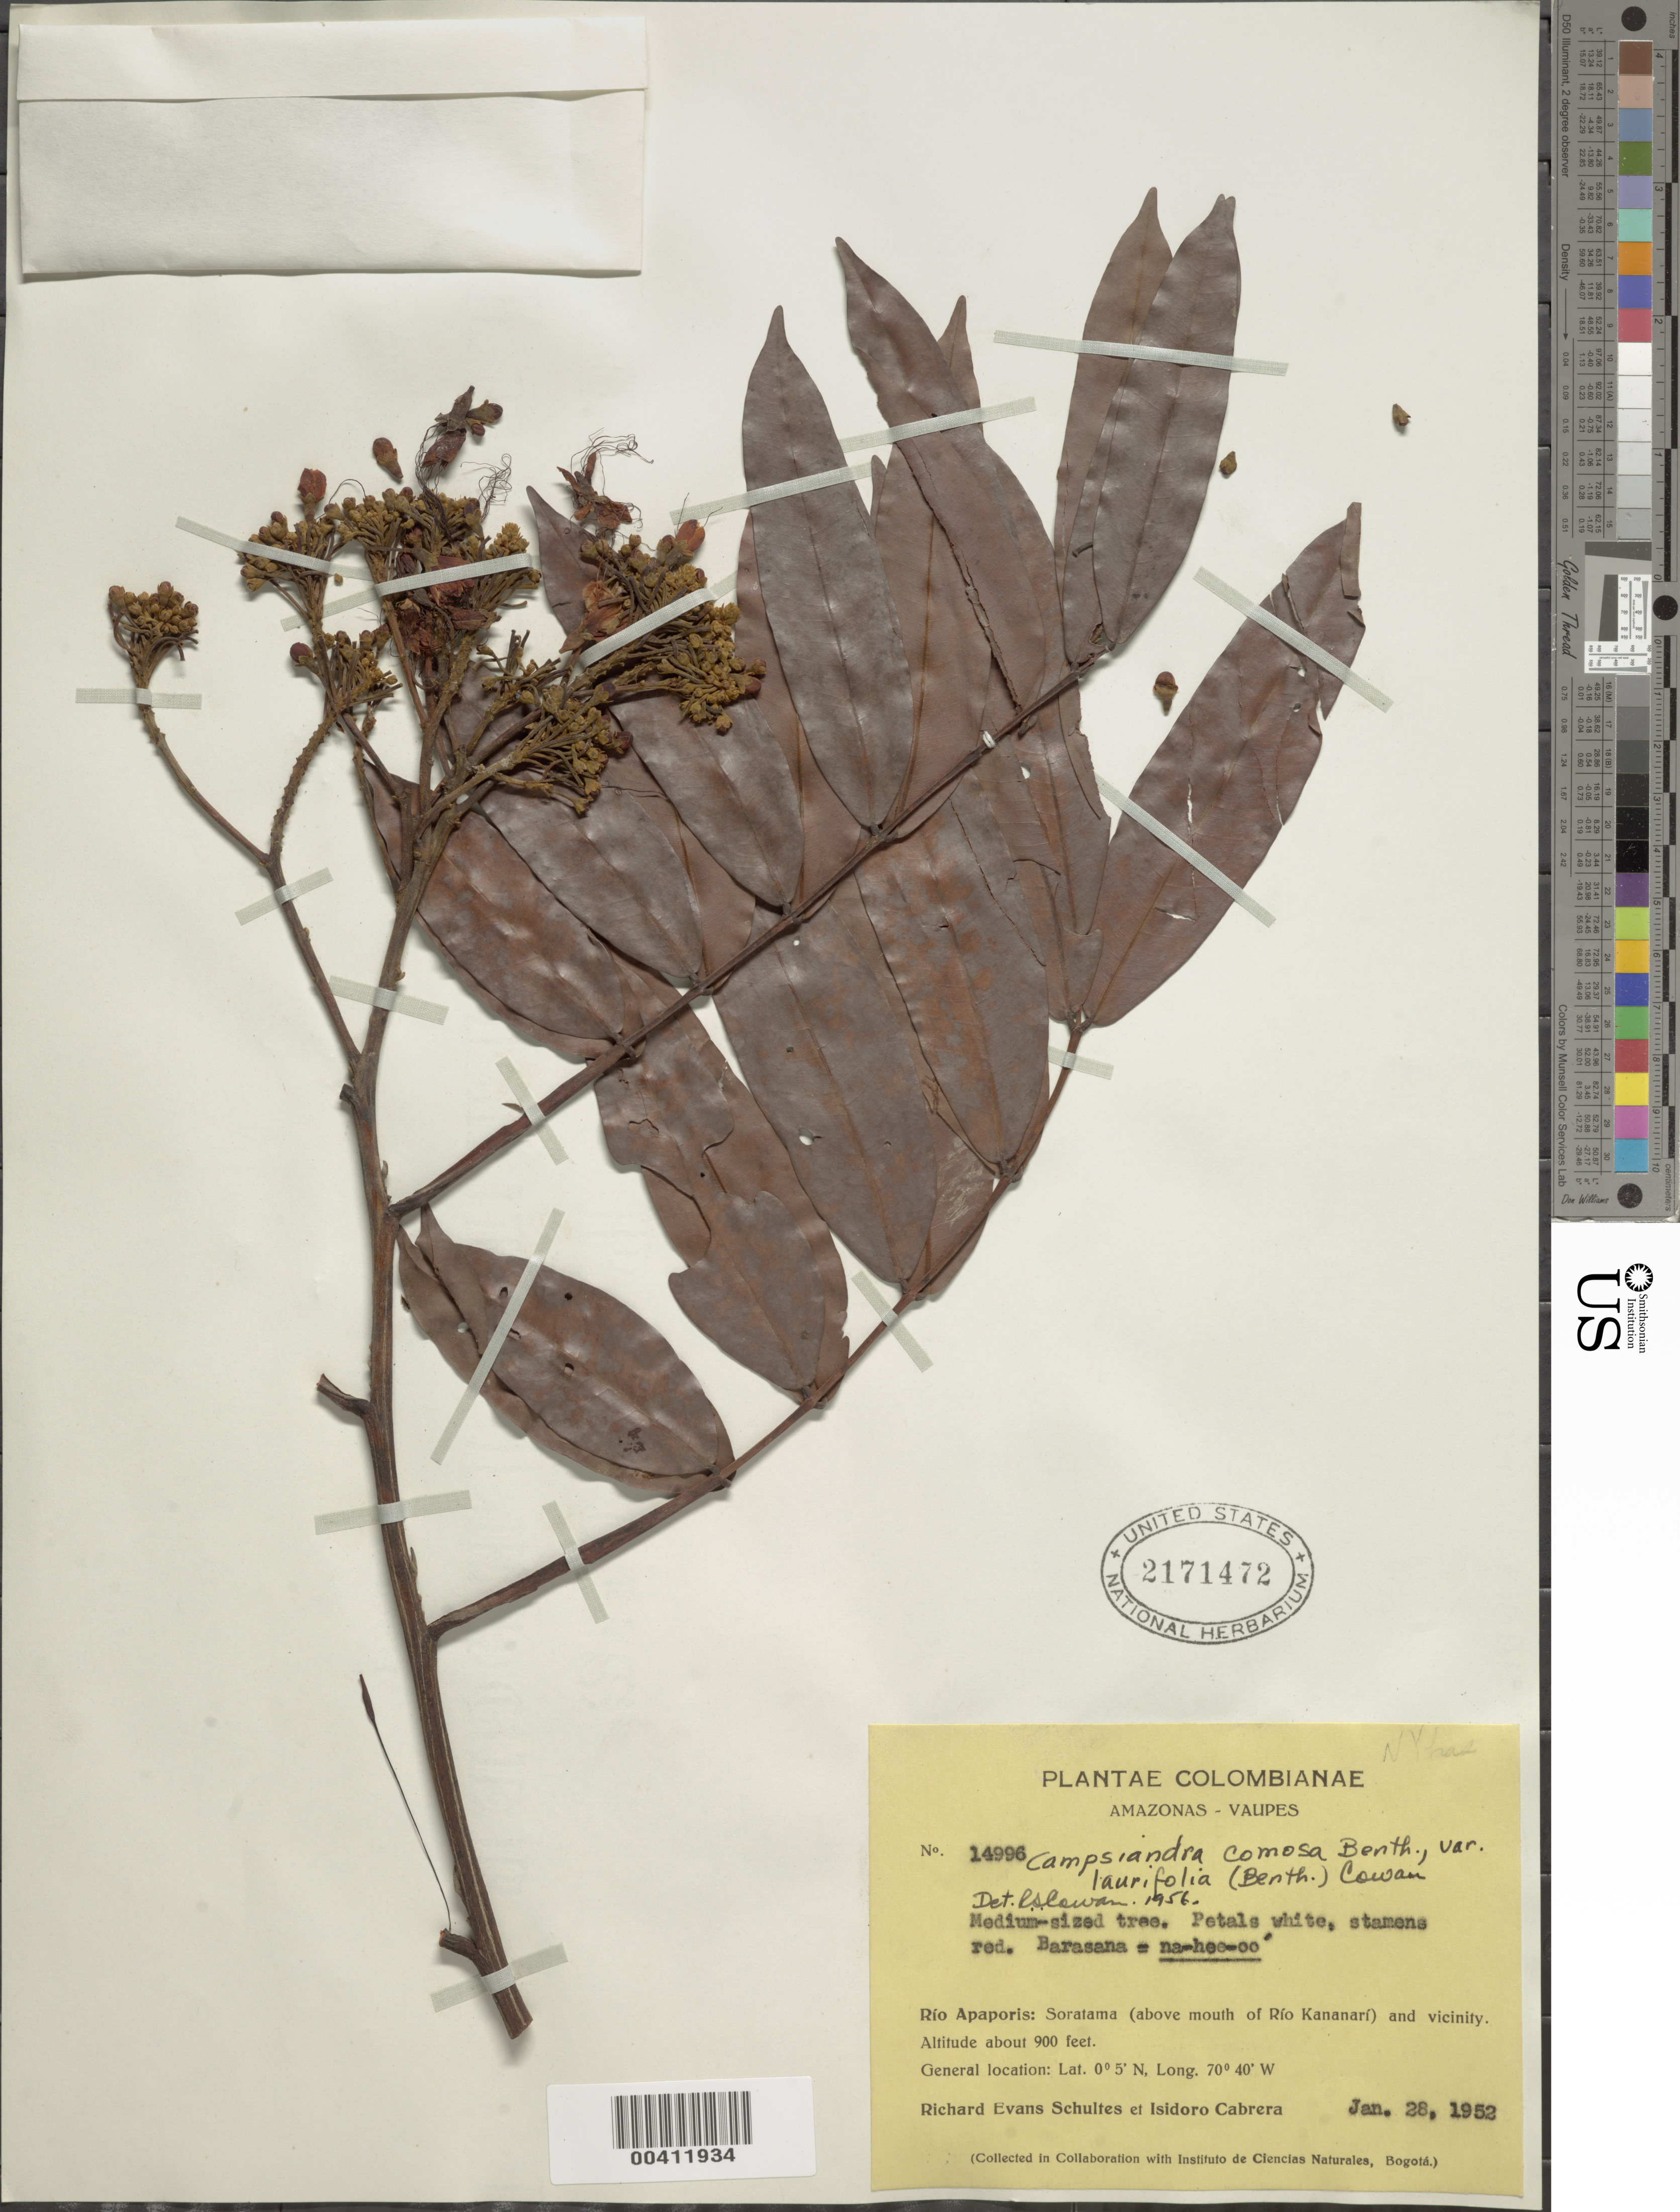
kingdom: Plantae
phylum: Tracheophyta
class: Magnoliopsida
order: Fabales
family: Fabaceae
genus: Campsiandra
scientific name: Campsiandra comosa var. laurifolia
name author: (Benth.) R.S. Cowan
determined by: Cowan, R. S.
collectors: R. E. Schultes & I. Cabrera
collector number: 14996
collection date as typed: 28 Jan 1952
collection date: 1952-01-28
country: Colombia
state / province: Amazônas / Vaupés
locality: Rio Apaporis; Soratama (above mouth of Rio Kananari) and vicinity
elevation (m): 274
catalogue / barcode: US 2171472